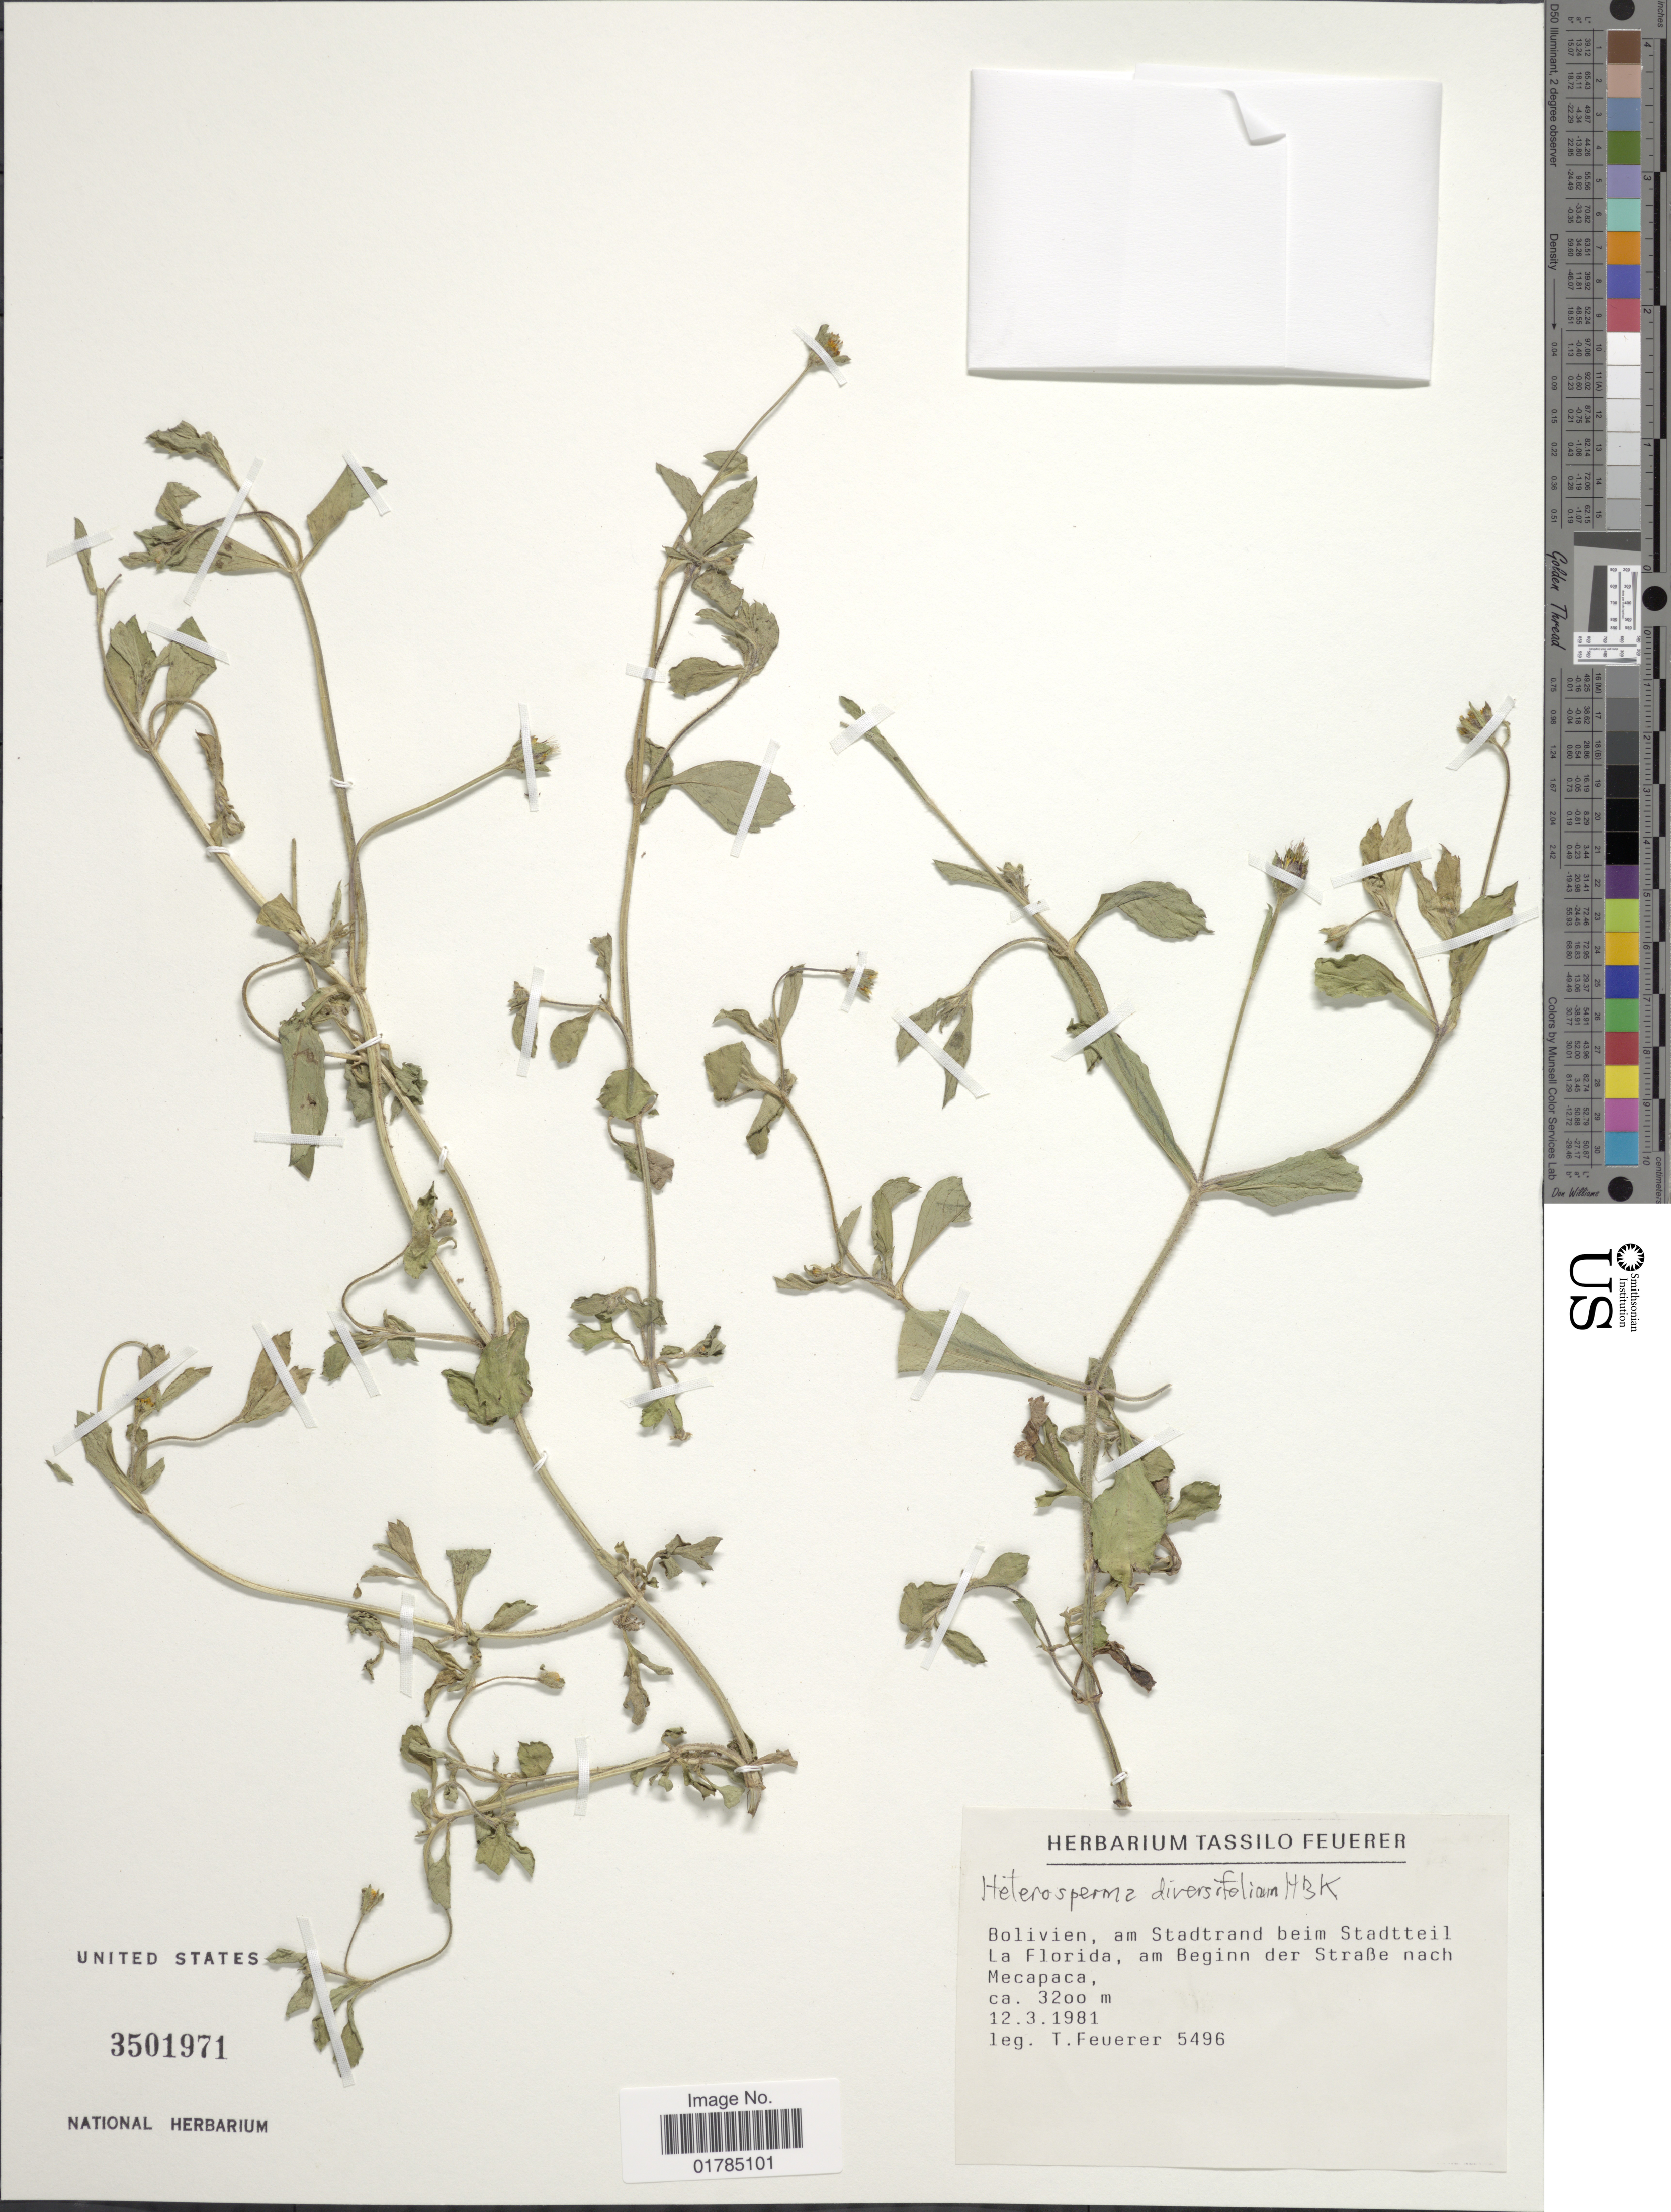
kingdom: Plantae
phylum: Tracheophyta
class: Magnoliopsida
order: Asterales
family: Asteraceae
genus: Heterosperma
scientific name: Heterosperma diversifolium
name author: Kunth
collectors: T. Feuerer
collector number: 5496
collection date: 1981-03-12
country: Bolivia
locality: Am Stadtrand beim Stadtteil La Florida, am Beginn der Straße nach Mecapaca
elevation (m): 3200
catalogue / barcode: US 3501971